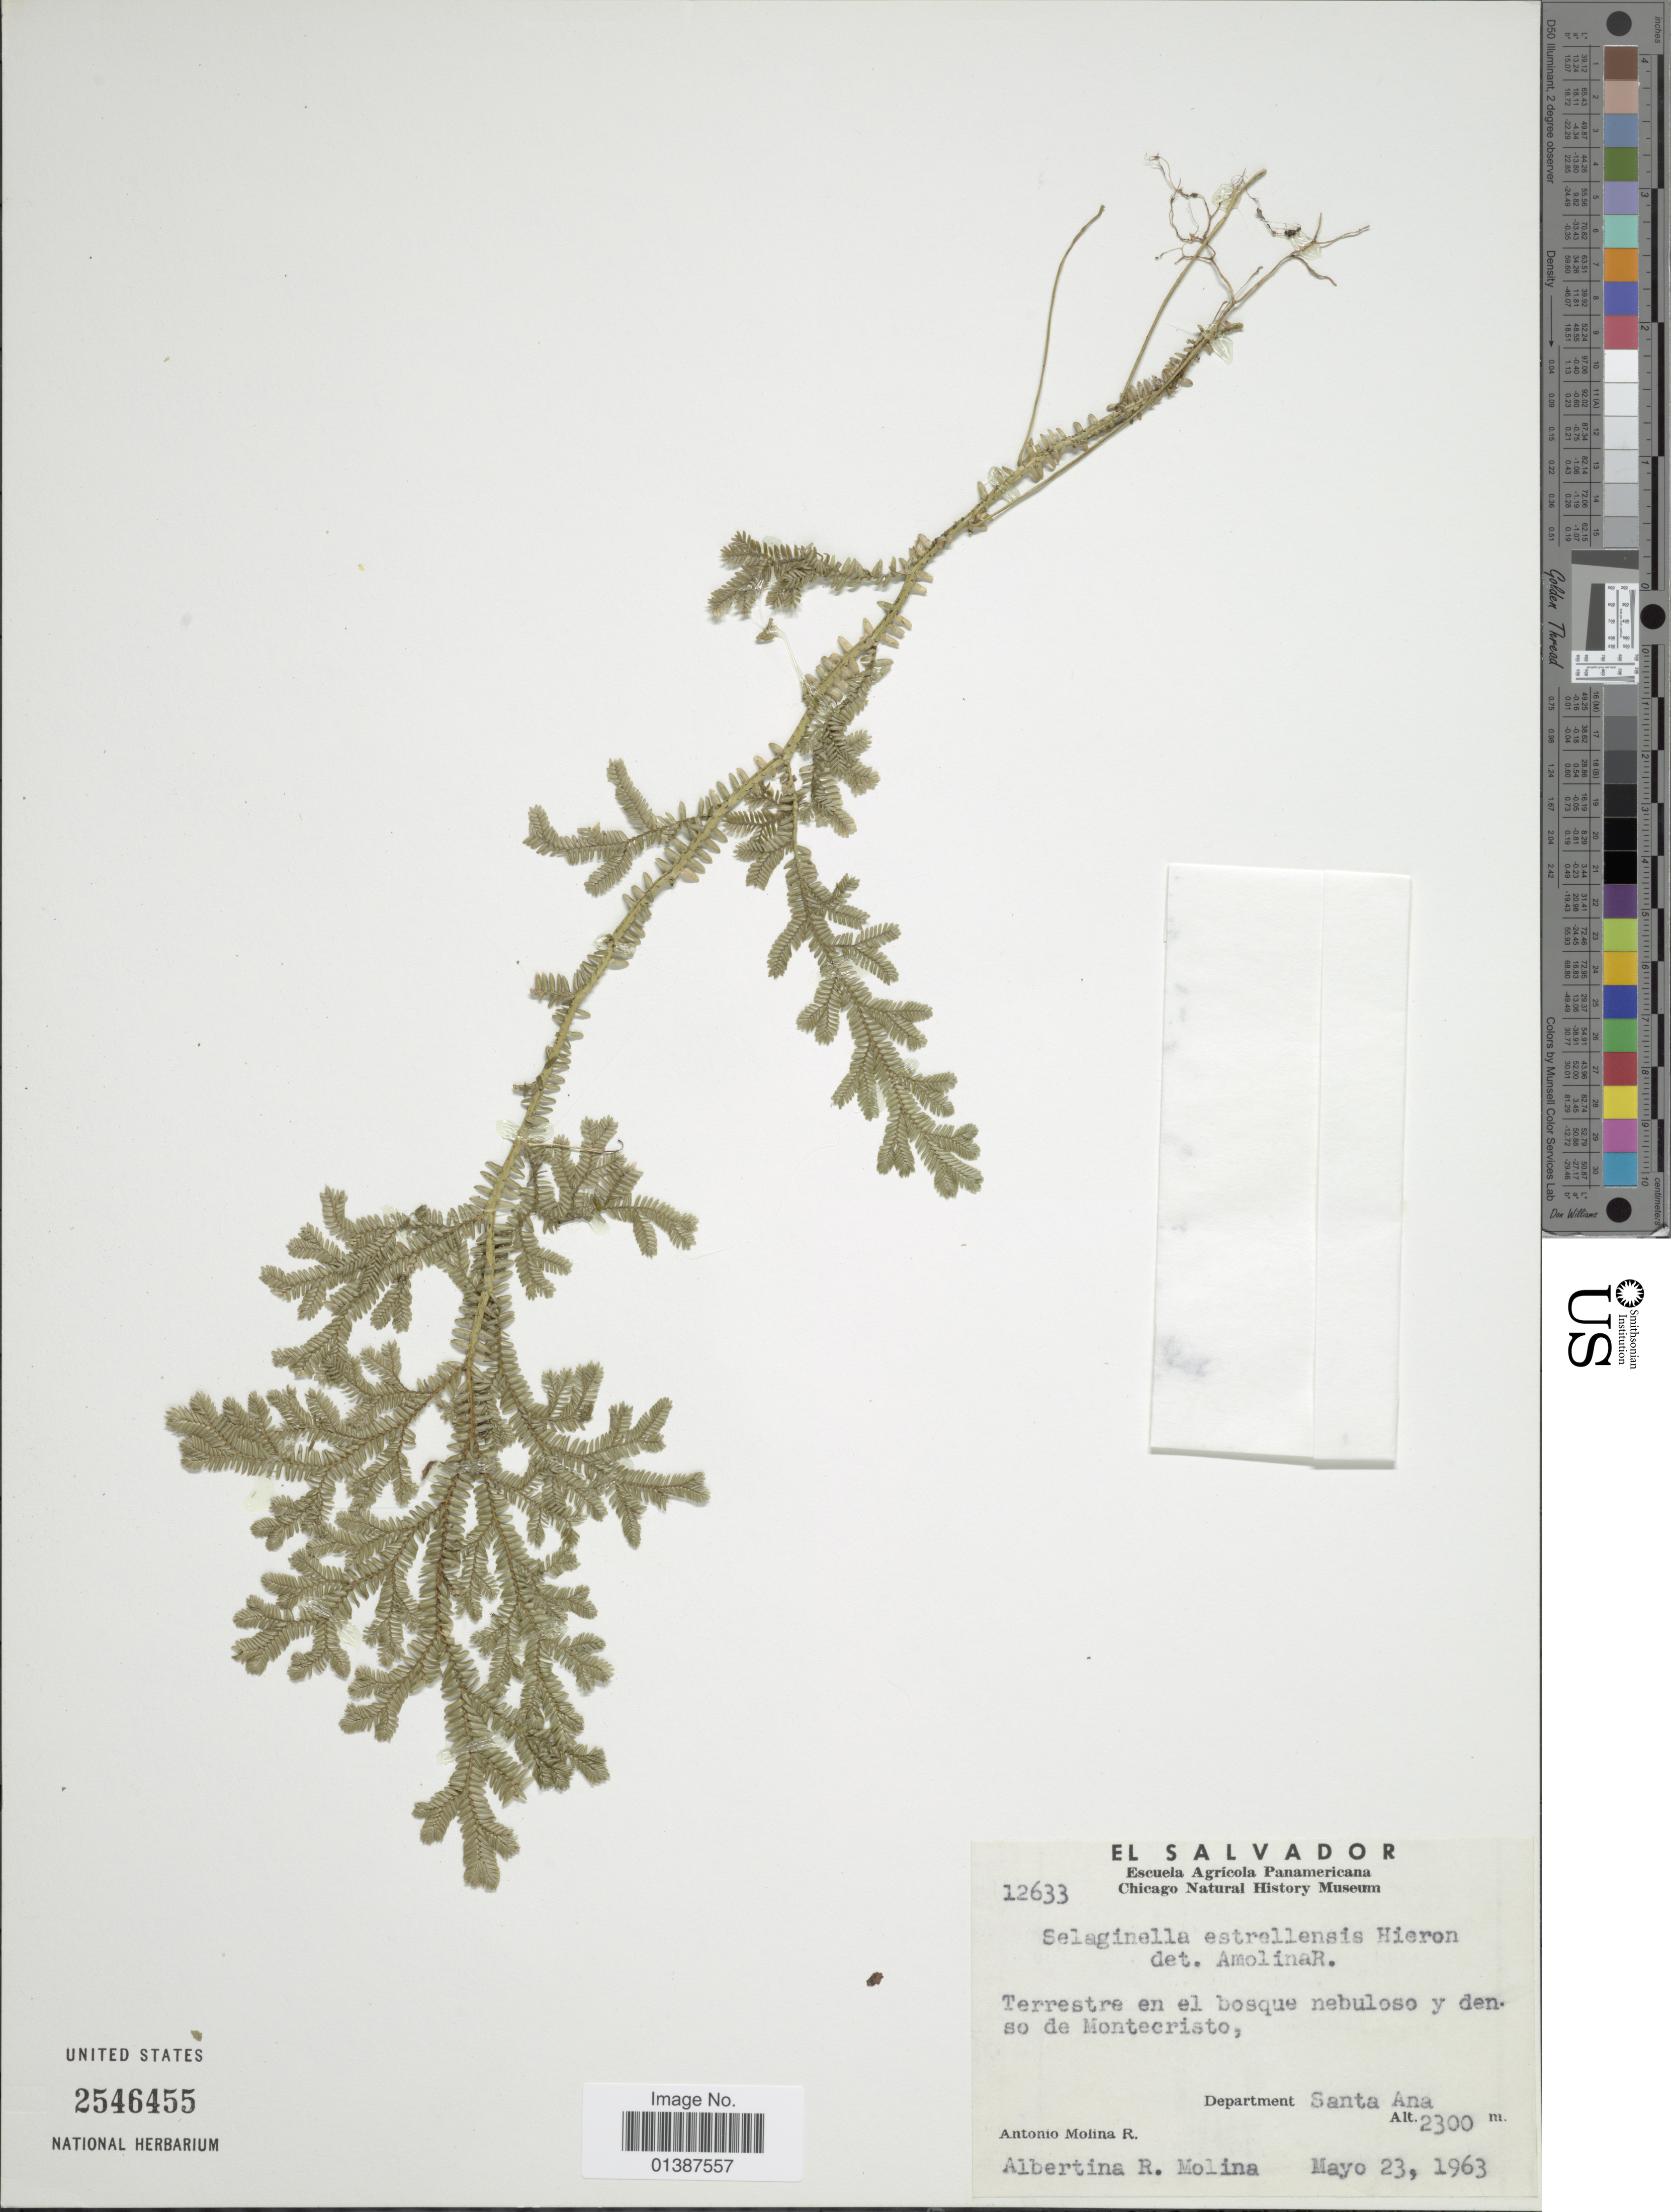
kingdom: Plantae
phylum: Tracheophyta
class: Lycopodiopsida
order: Selaginellales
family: Selaginellaceae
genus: Selaginella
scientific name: Selaginella estrellensis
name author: Hieron.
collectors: A. Molina R. & A. R. Molina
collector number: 12633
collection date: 1963-05-23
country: El Salvador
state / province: Santa Ana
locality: Terrestre en el bosque nebuloso y dense de Montecristo, Department Santa Ana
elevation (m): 2300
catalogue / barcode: US 2546455